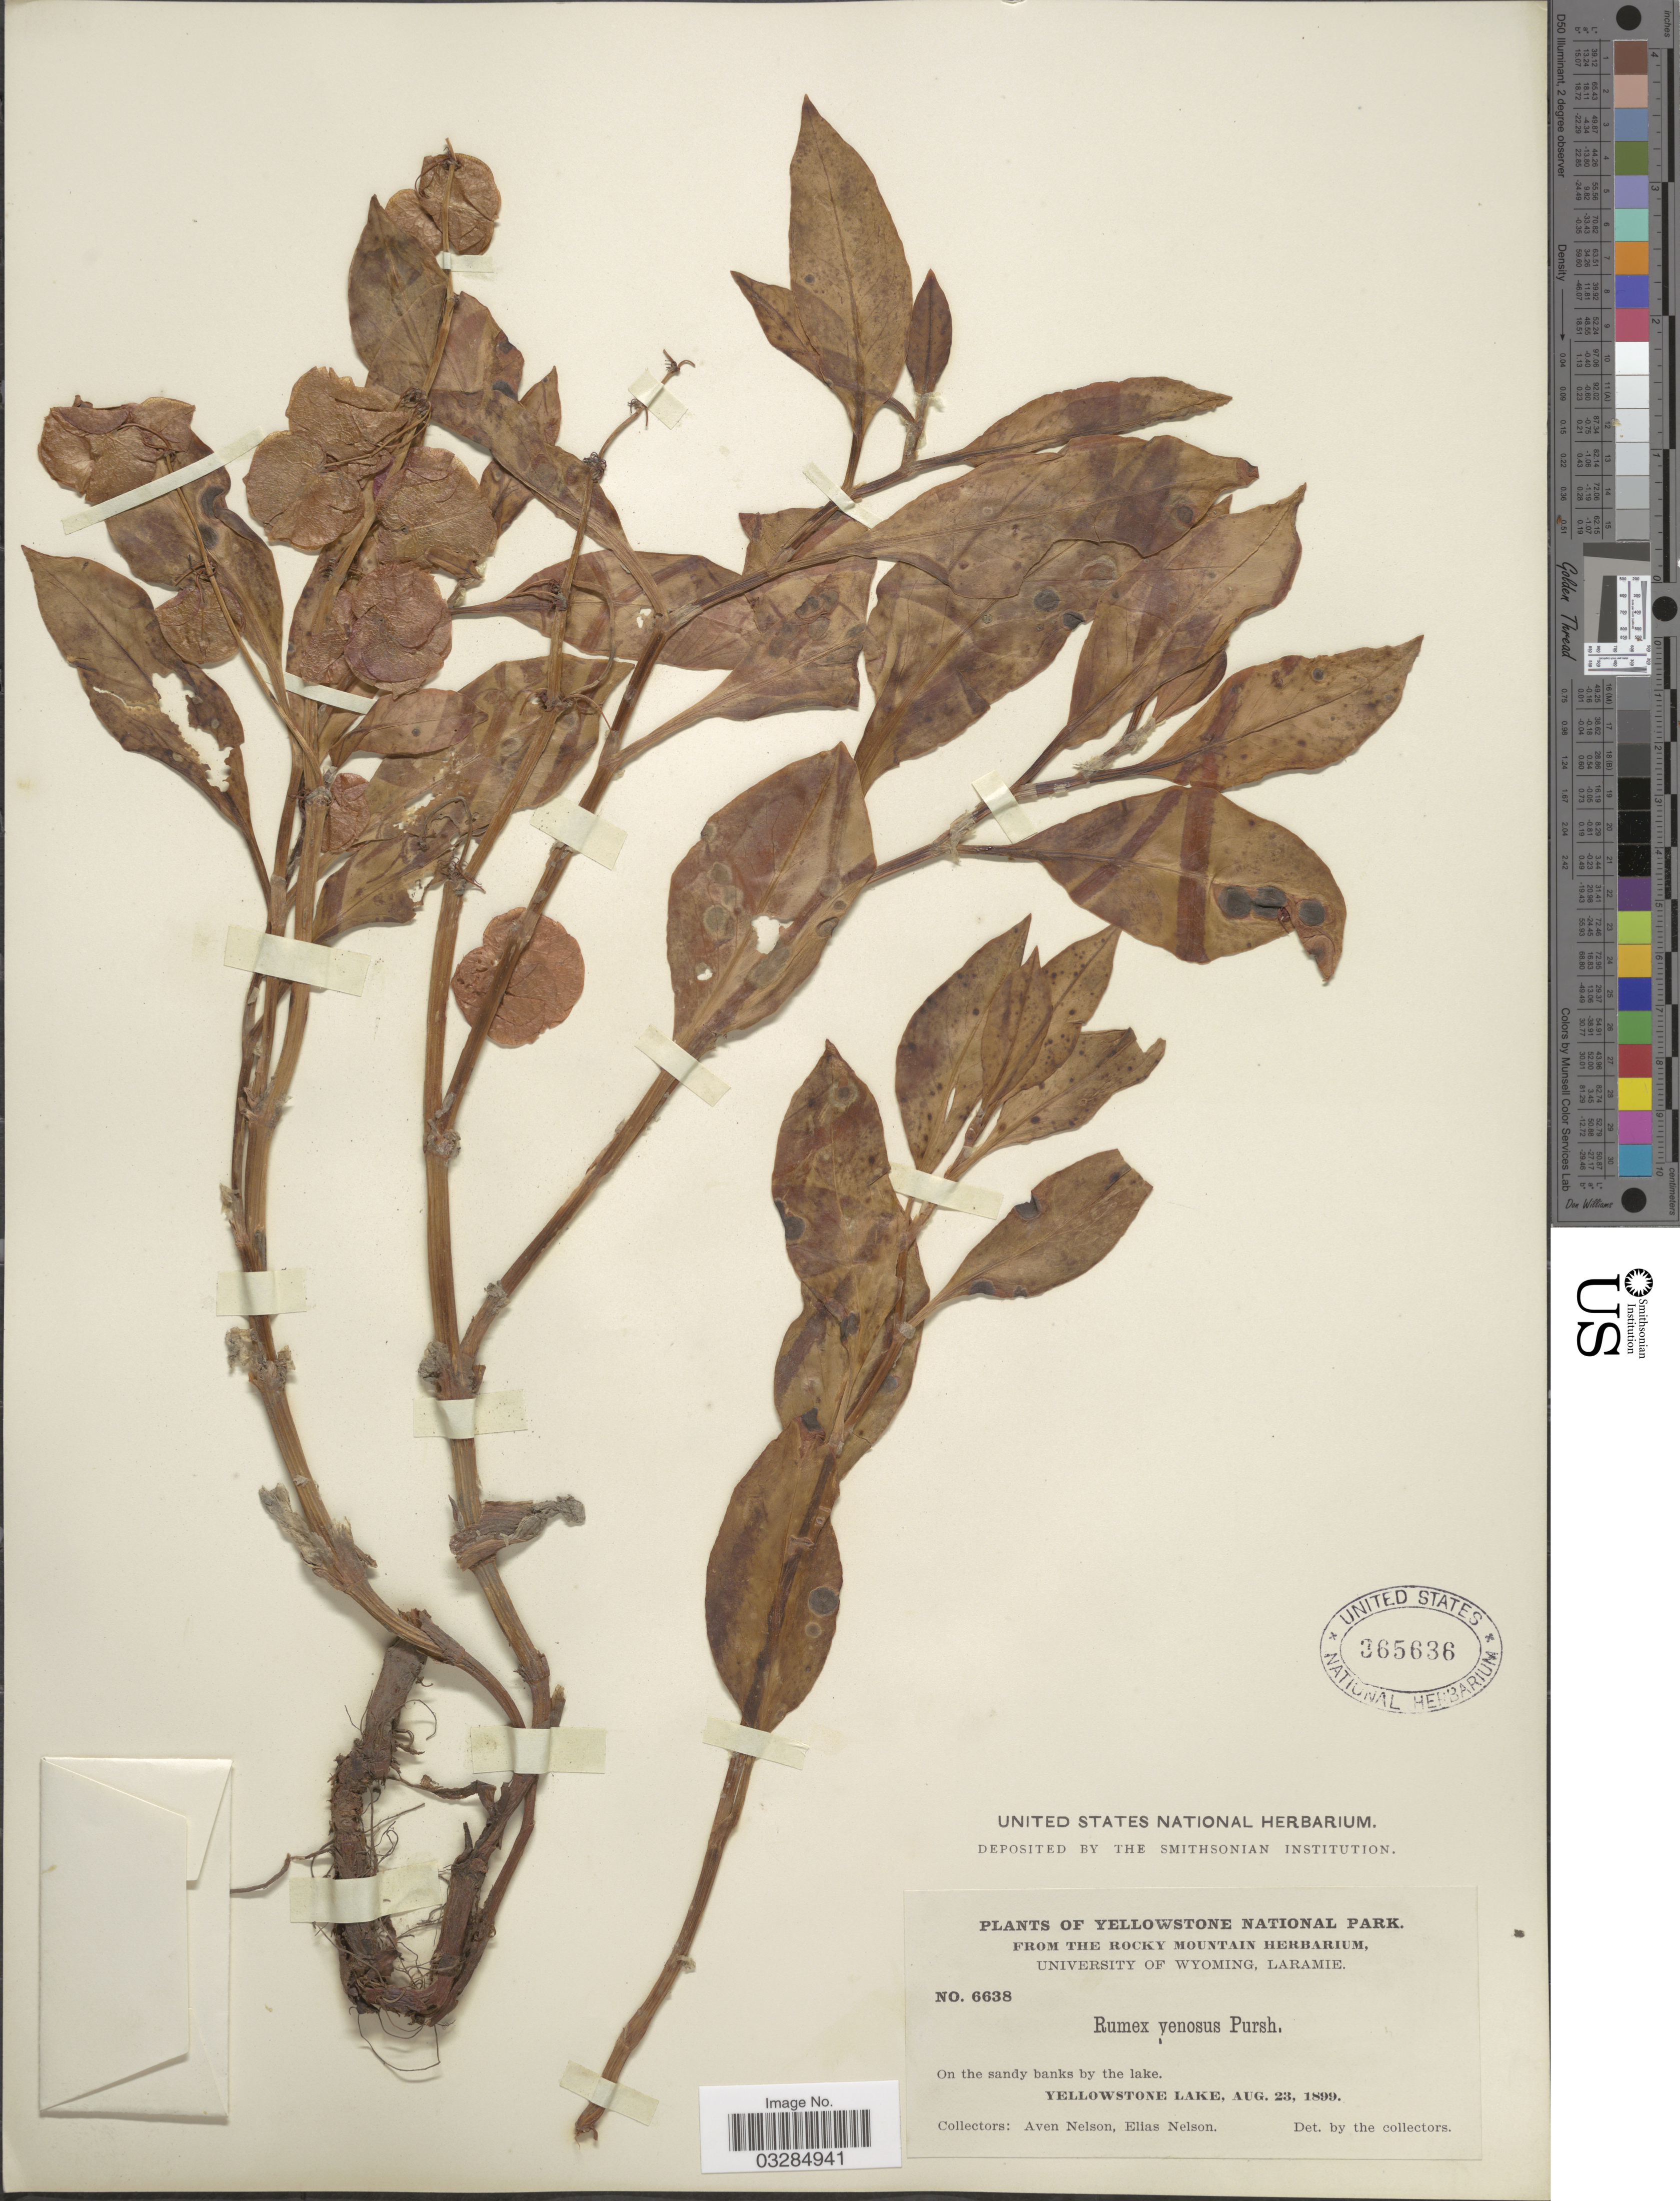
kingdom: Plantae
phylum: Tracheophyta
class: Magnoliopsida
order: Caryophyllales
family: Polygonaceae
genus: Rumex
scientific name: Rumex venosus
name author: Pursh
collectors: A. Nelson & E. Nelson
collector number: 6638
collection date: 1899-08-23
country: United States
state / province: Wyoming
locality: Yellowstone National Park. Yellowstone Lake.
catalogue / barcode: US 365636